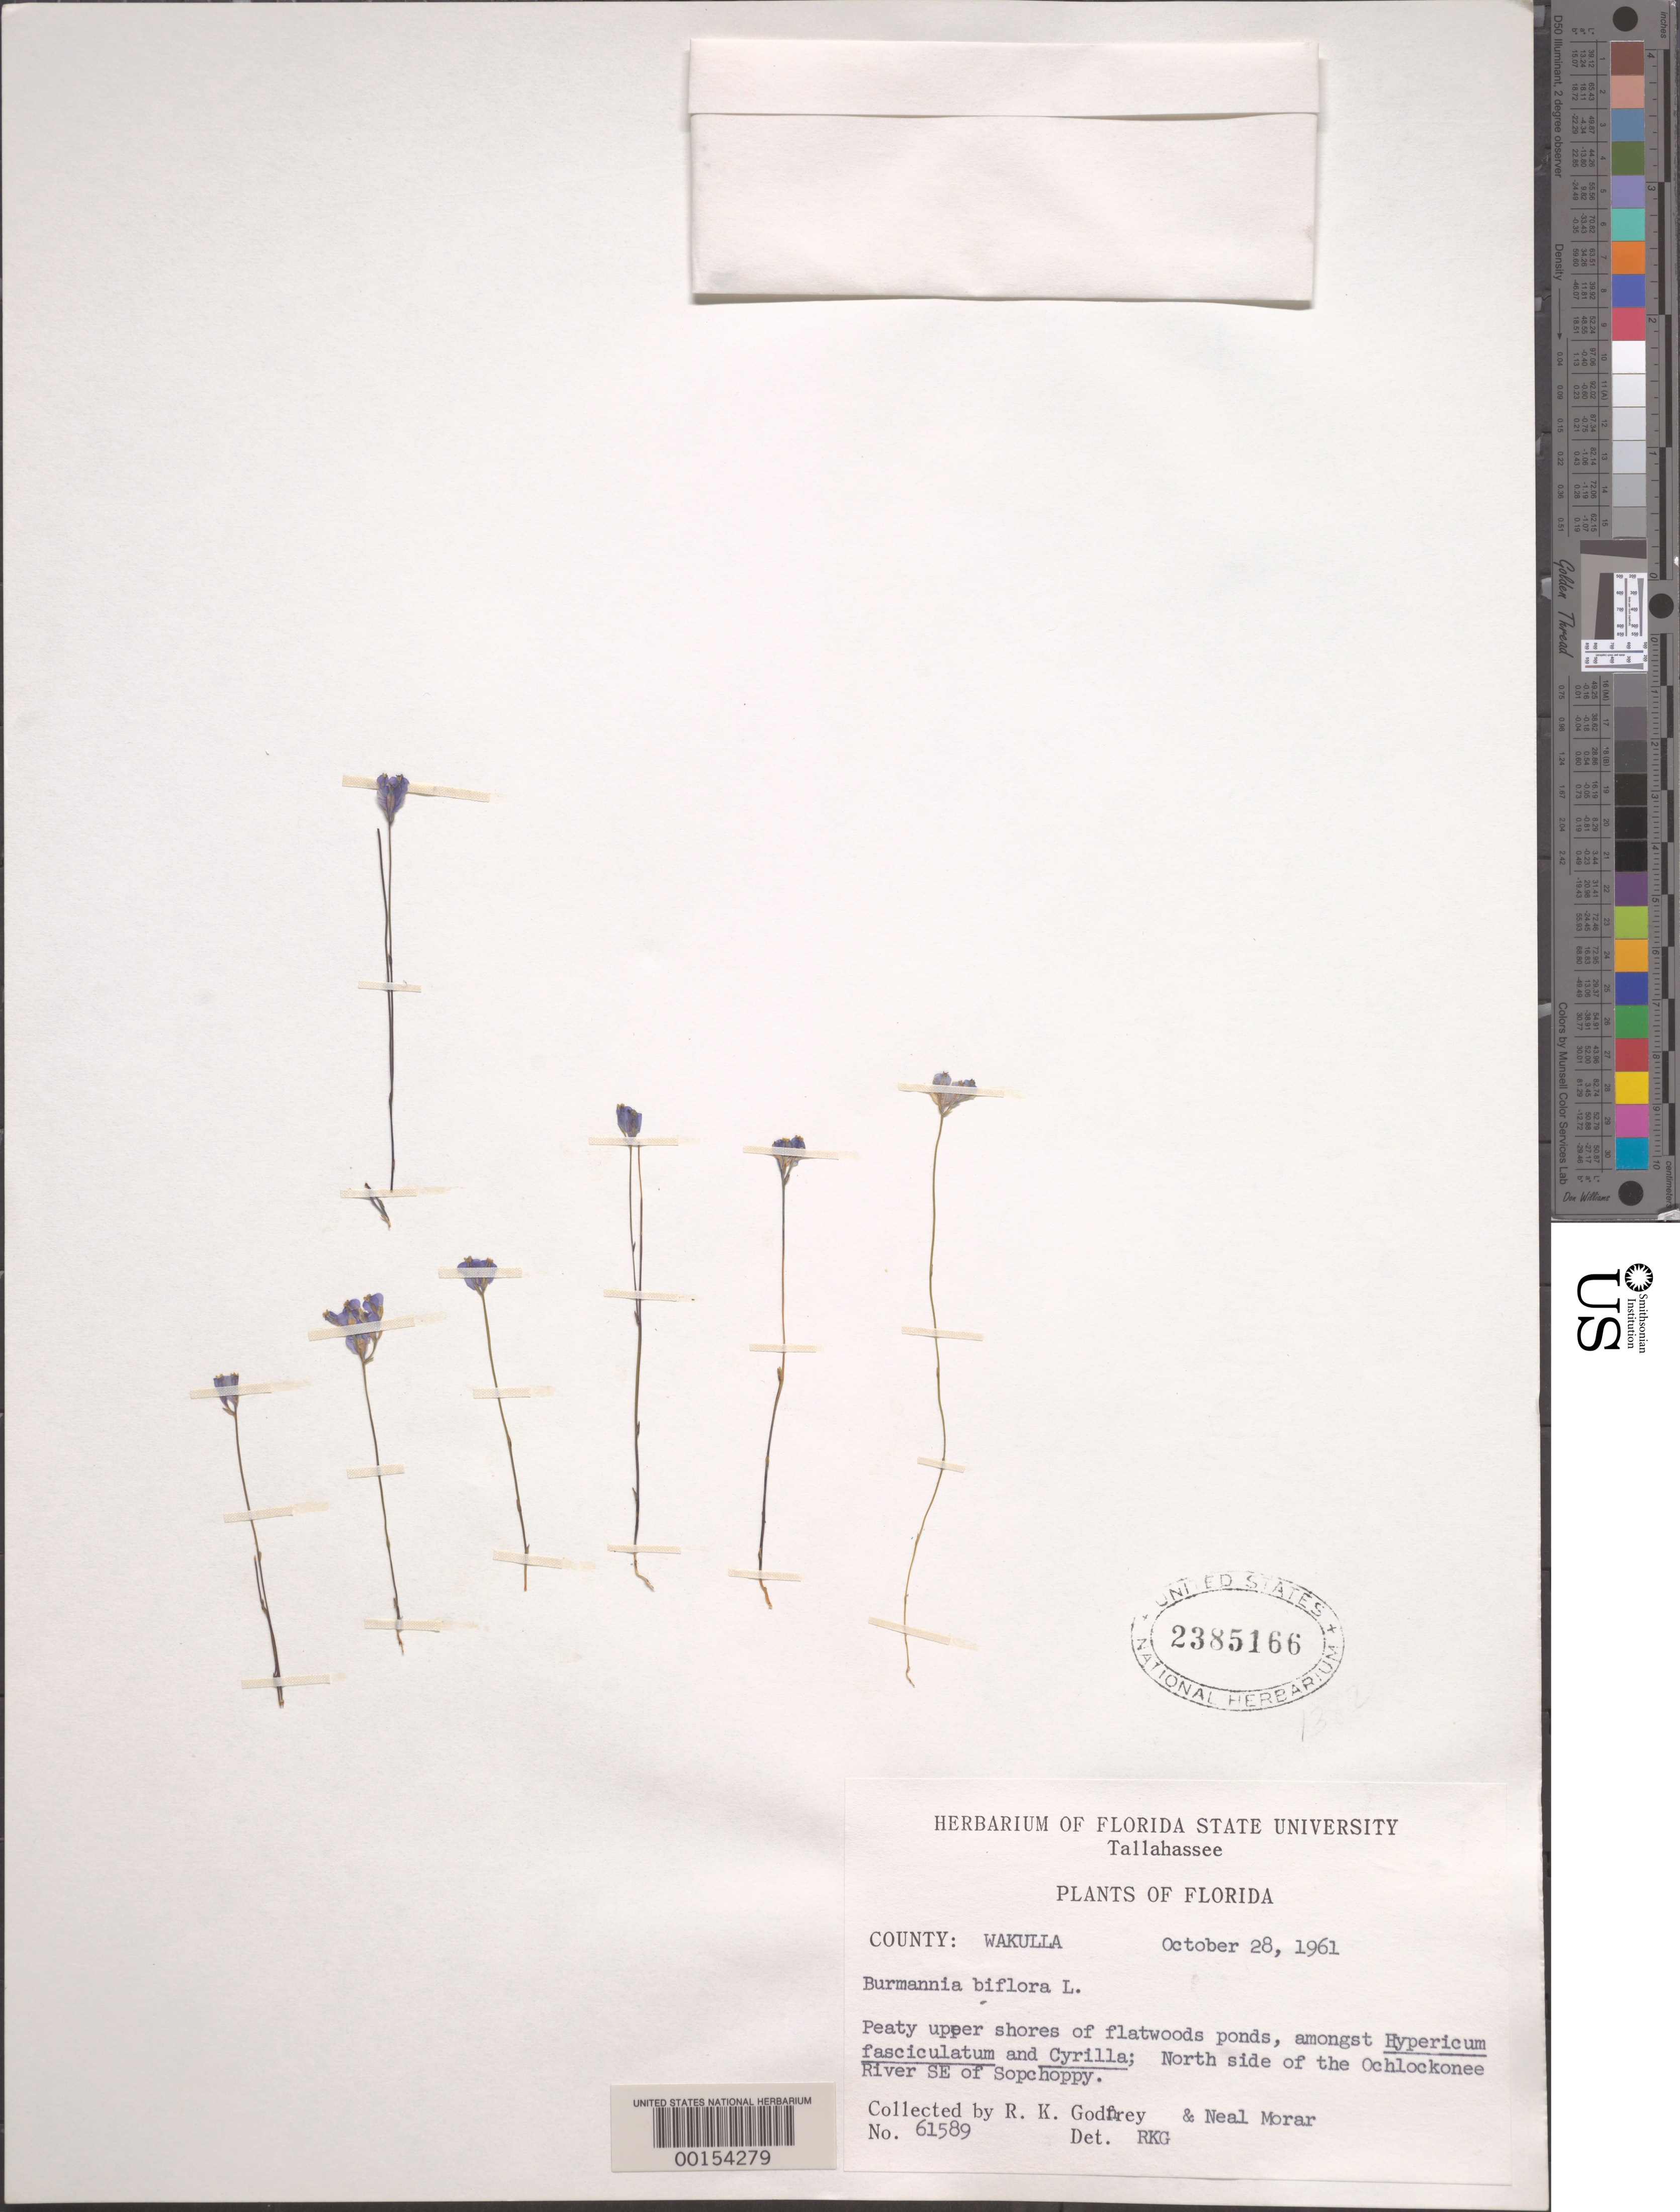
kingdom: Plantae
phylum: Tracheophyta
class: Liliopsida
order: Dioscoreales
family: Burmanniaceae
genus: Burmannia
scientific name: Burmannia biflora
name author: L.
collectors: R. K. Godfrey & N. Morar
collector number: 61589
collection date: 1961-10-28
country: United States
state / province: Florida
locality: County: Wakulla. North side of the Ocklockonee River SE of Sopchoppy.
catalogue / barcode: US 2385166